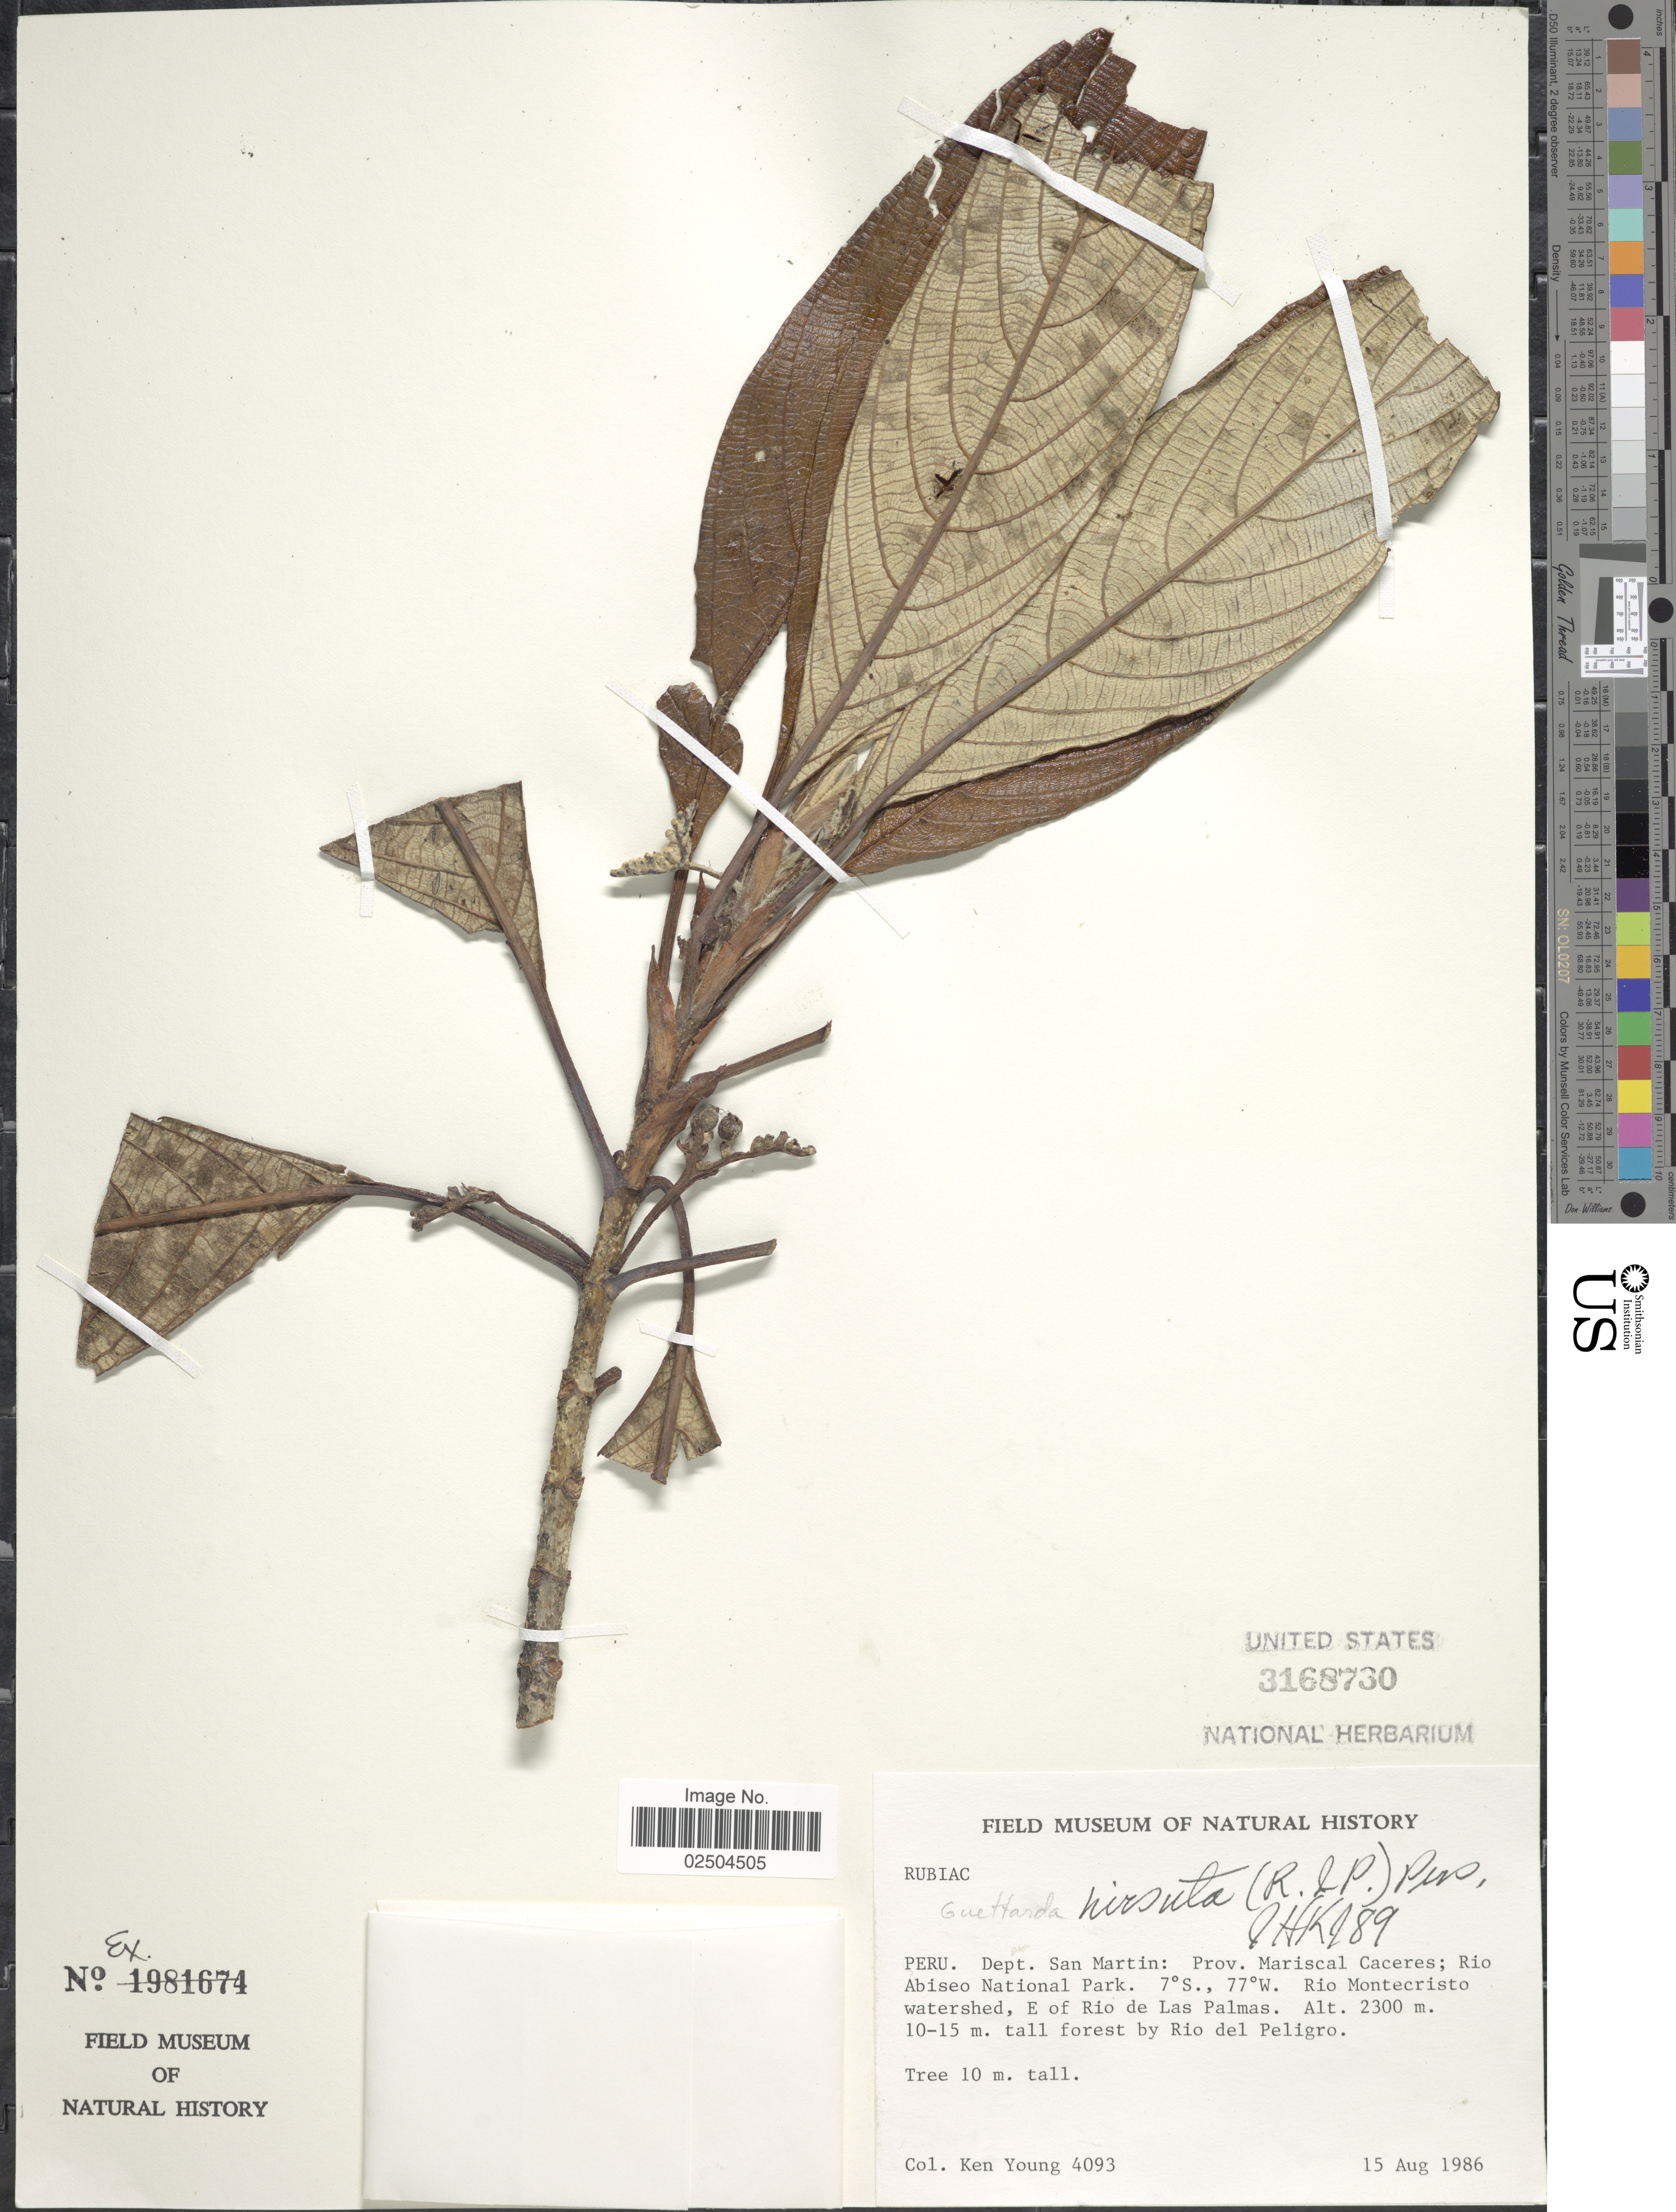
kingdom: Plantae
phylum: Tracheophyta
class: Magnoliopsida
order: Gentianales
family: Rubiaceae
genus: Guettarda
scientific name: Guettarda hirsuta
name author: (Ruiz & Pav.) Pers.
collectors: K. Young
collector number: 4093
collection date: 1986-08-15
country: Peru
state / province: San Martín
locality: Peru, Dept. San Martin: Prov. Mariscal Caceres; Rio Abiseo National Park, Rio Montecristo watershed, E of Rio de Las Palmas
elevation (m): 2300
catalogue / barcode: US 3168730